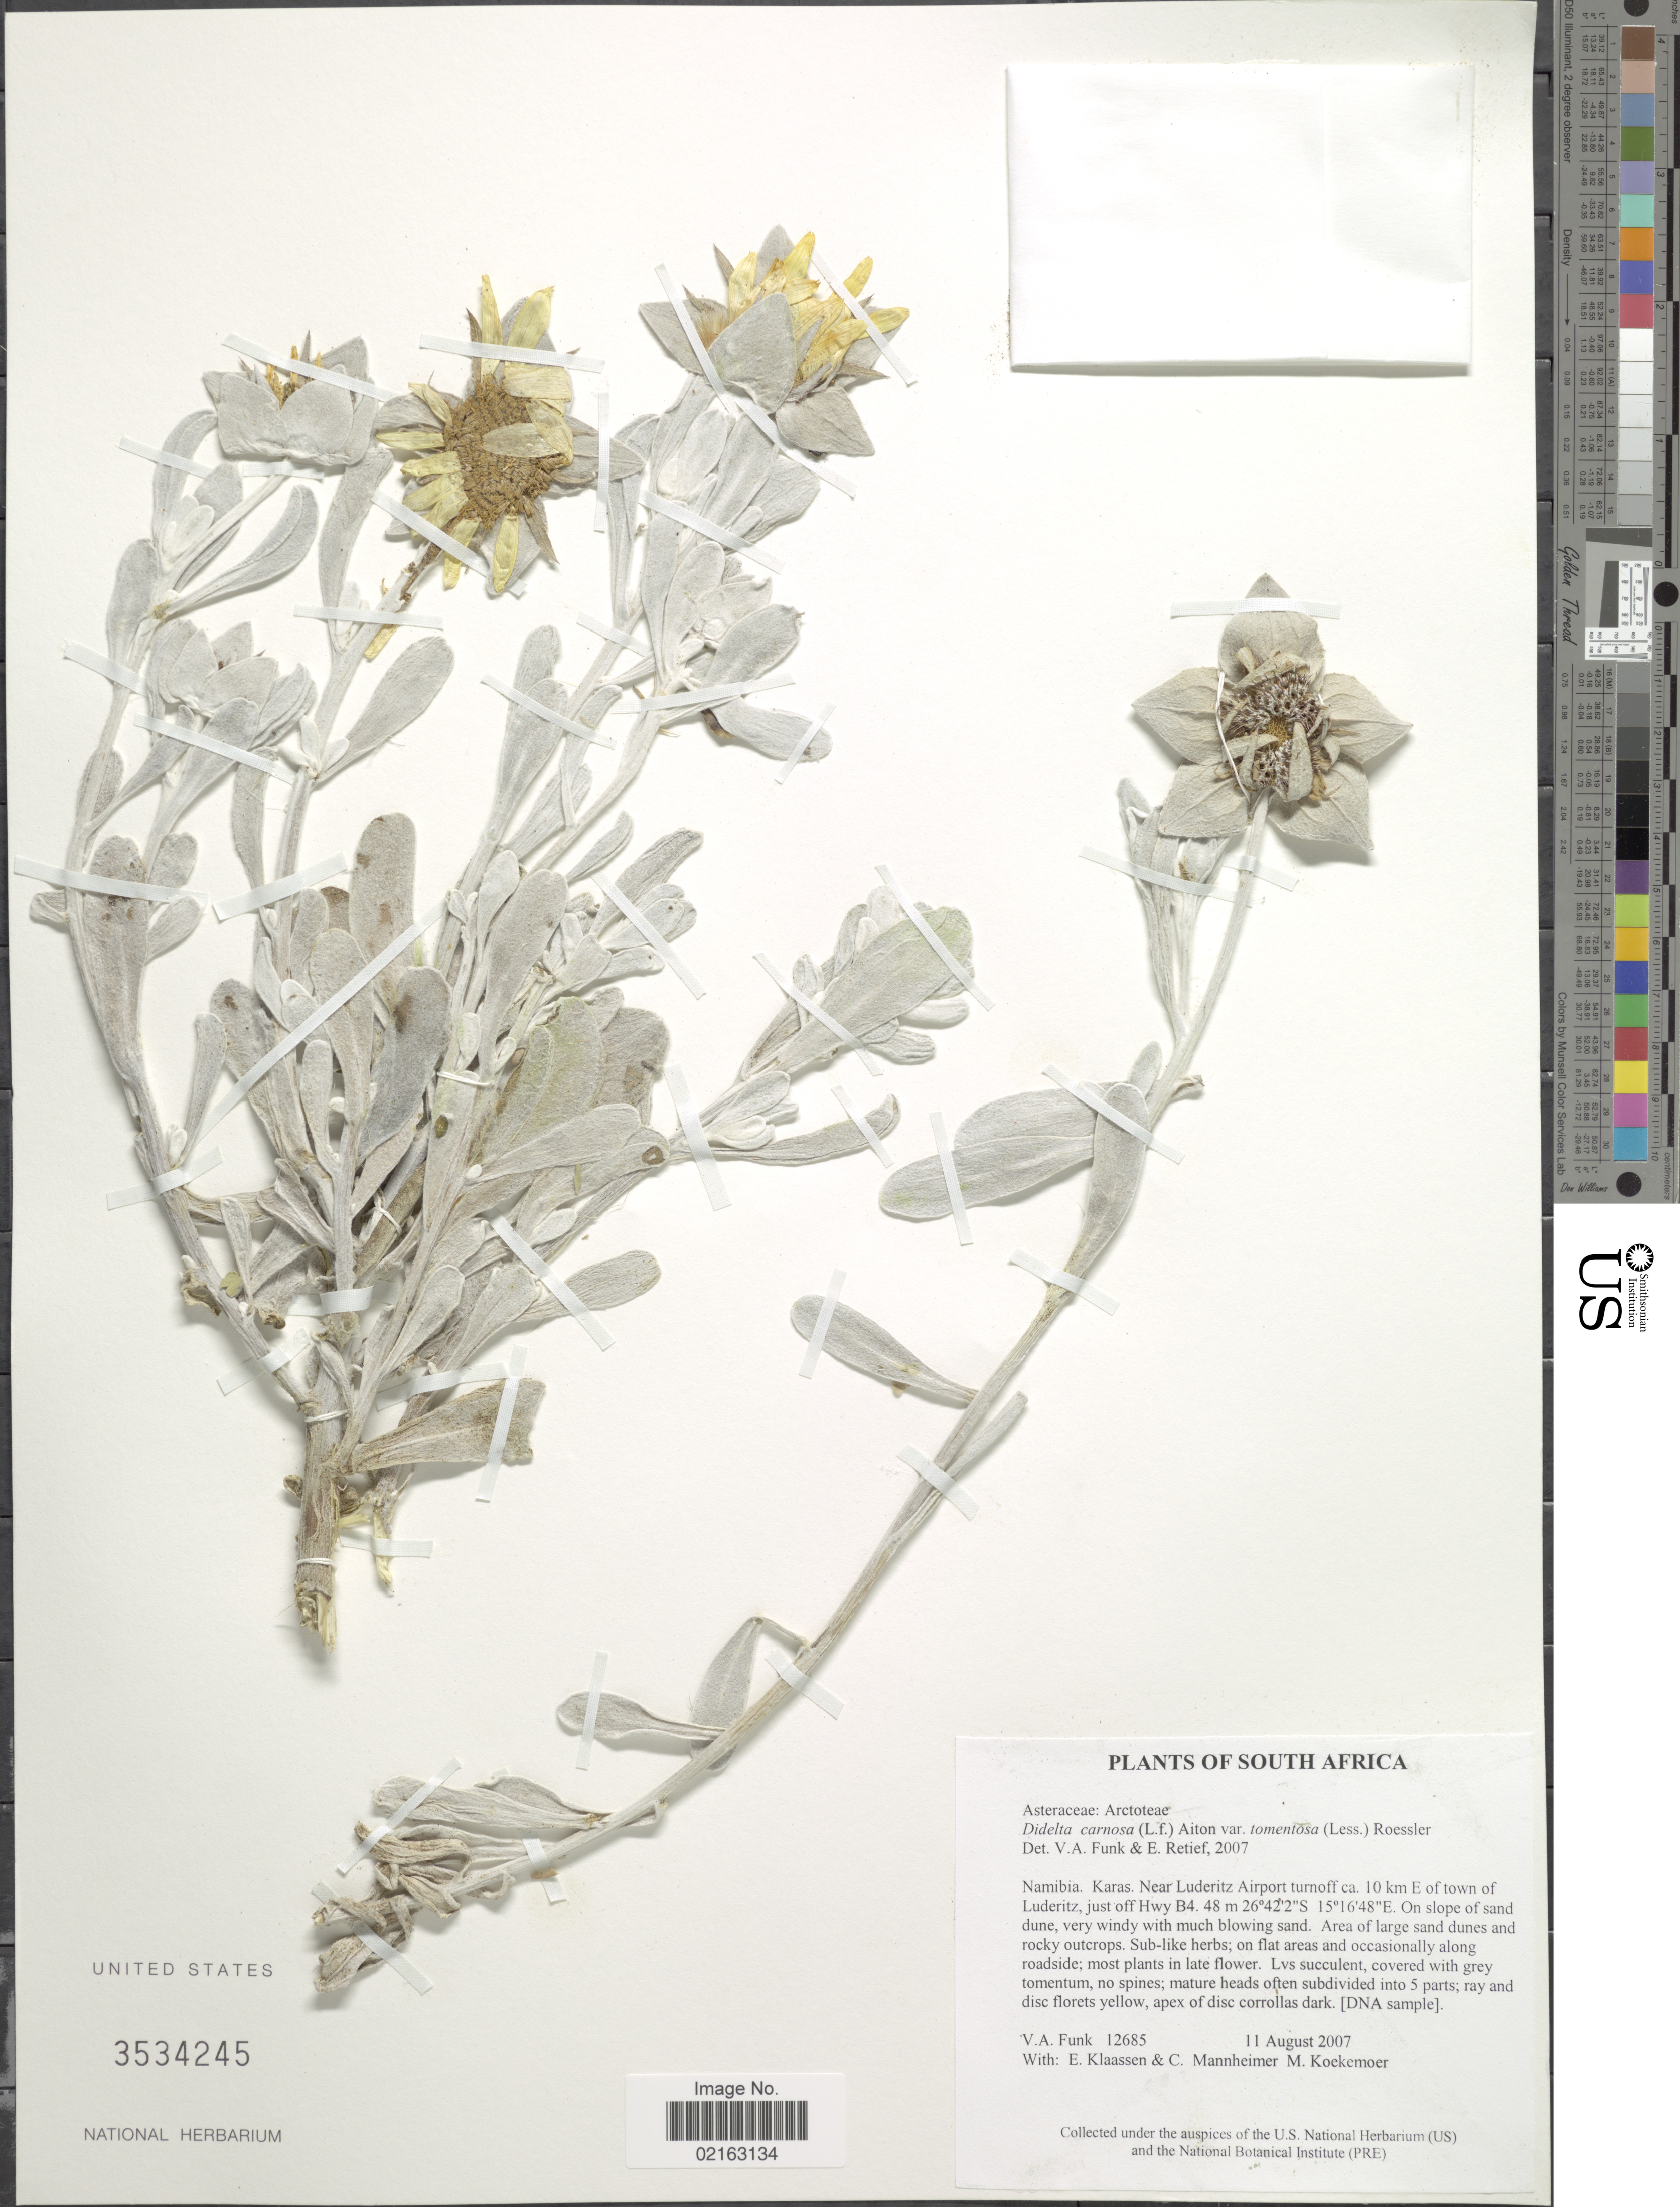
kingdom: Plantae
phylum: Tracheophyta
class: Magnoliopsida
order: Asterales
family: Asteraceae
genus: Didelta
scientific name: Didelta carnosa var. tomentosa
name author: (Less.) Roessler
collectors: V. Funk, E. S. Klaassen, C. A. Mannheimer & M. Koekemoer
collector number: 12685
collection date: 2007-08-11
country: Namibia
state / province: Karas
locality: Namibia. Karas. Near Luderitz Airport turnoff ca. 10 km E of town of Luderitz, just off Hwy B4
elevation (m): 48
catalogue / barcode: US 3534245